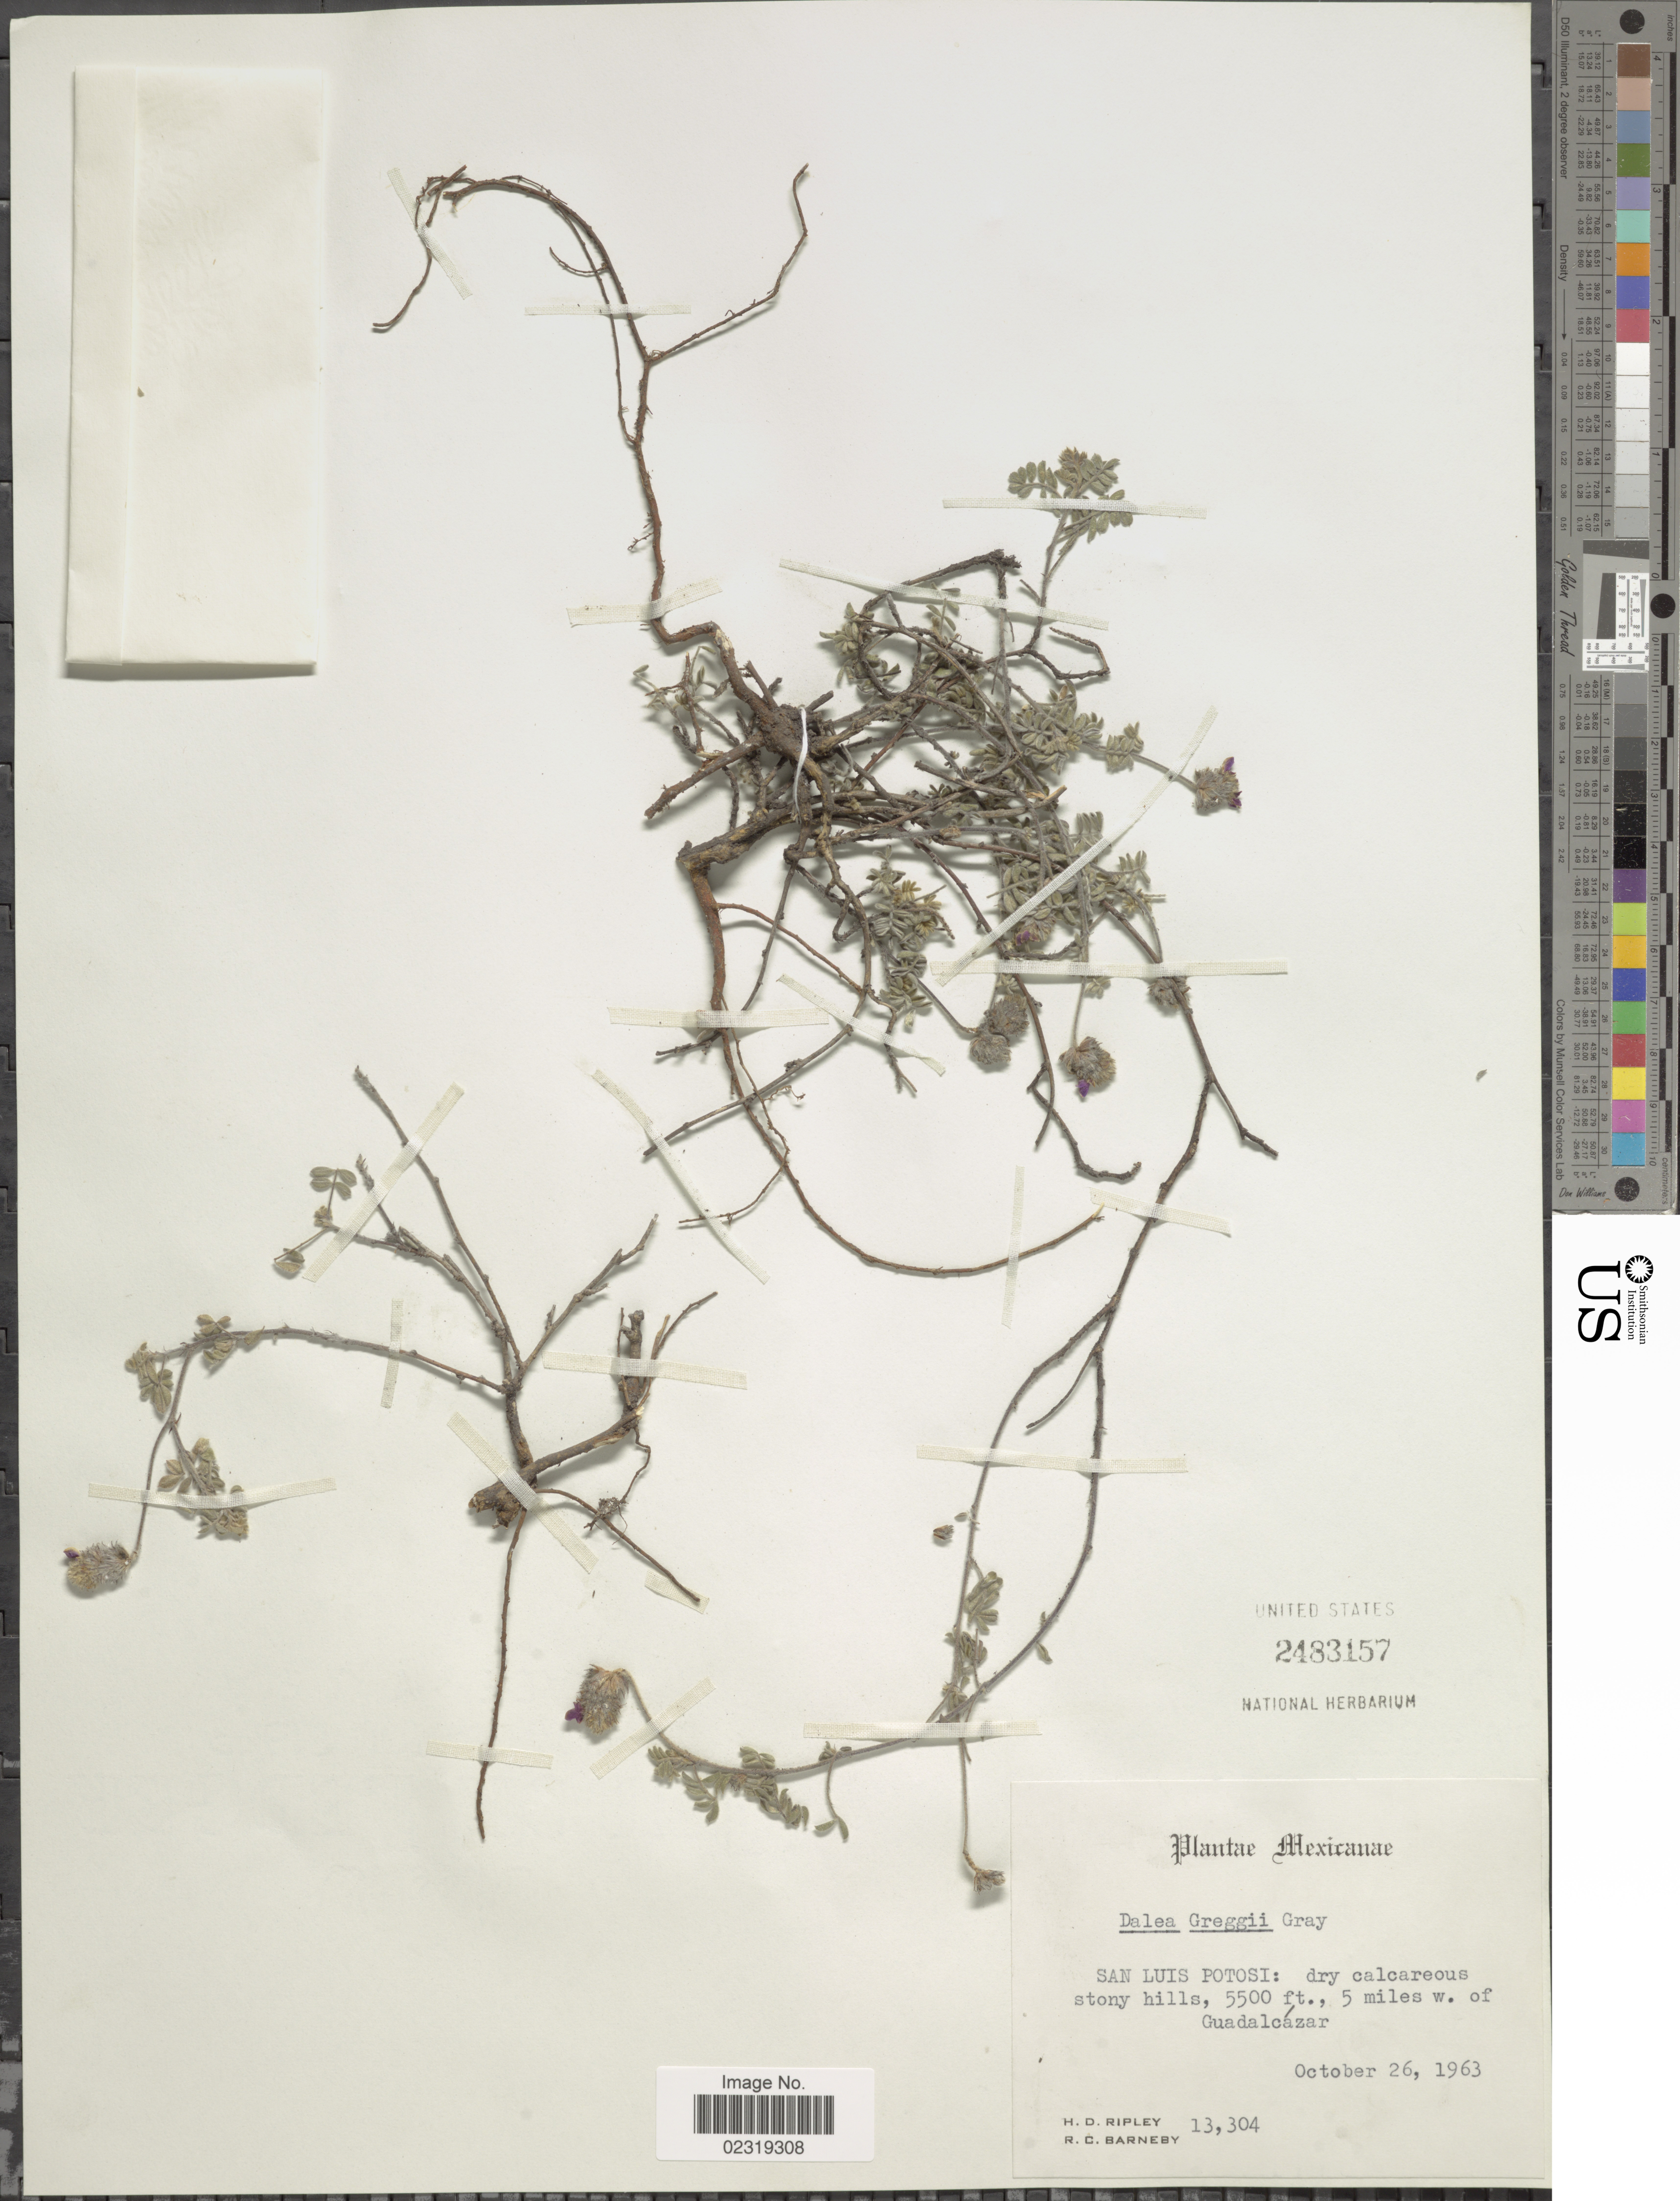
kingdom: Plantae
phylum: Tracheophyta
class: Magnoliopsida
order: Fabales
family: Fabaceae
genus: Dalea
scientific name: Dalea greggii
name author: A. Gray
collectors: H. Ripley & R. C. Barneby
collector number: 13304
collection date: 1963-10-26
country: Mexico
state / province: San Luis Potosí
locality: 5 miles w. of Guadalcázar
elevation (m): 1676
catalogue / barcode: US 2483157